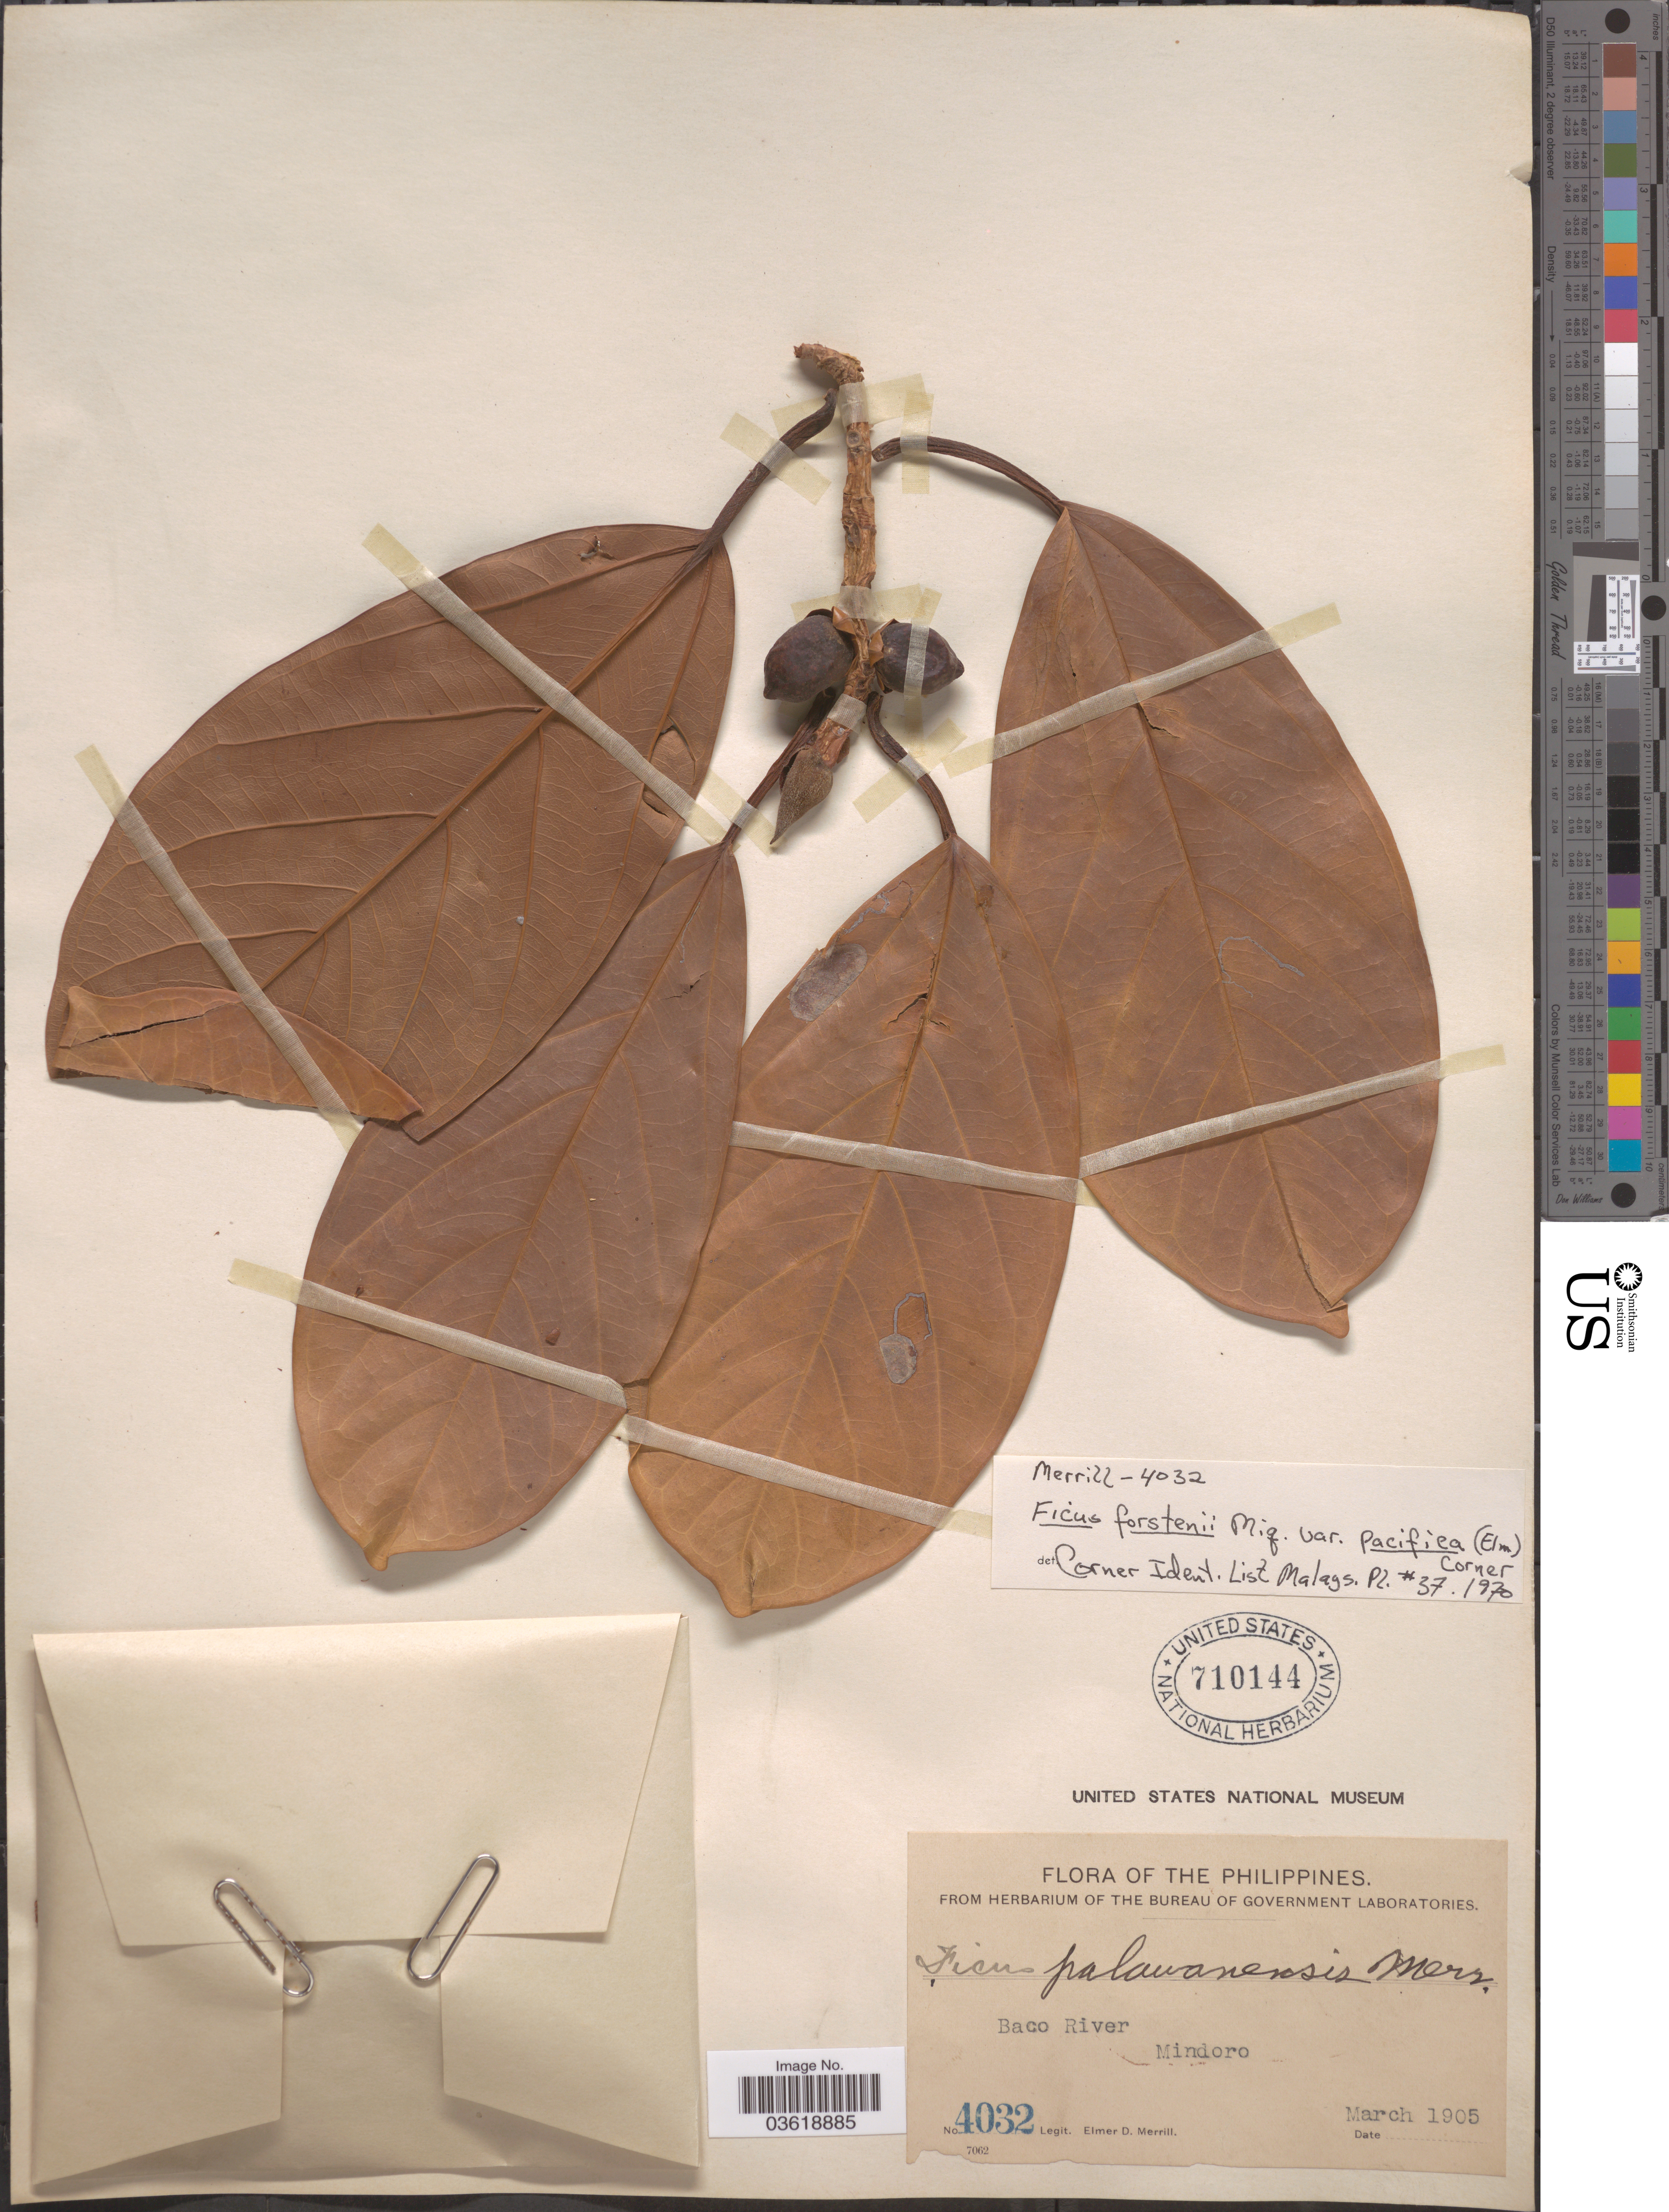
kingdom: Plantae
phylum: Tracheophyta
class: Magnoliopsida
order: Rosales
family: Moraceae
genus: Ficus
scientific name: Ficus forstenii var. pacifica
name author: (Elmer) Corner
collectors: E. D. Merrill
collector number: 4032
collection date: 1905-03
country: Philippines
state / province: Mimaropa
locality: Baco River. Mindoro.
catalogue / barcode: US 710144